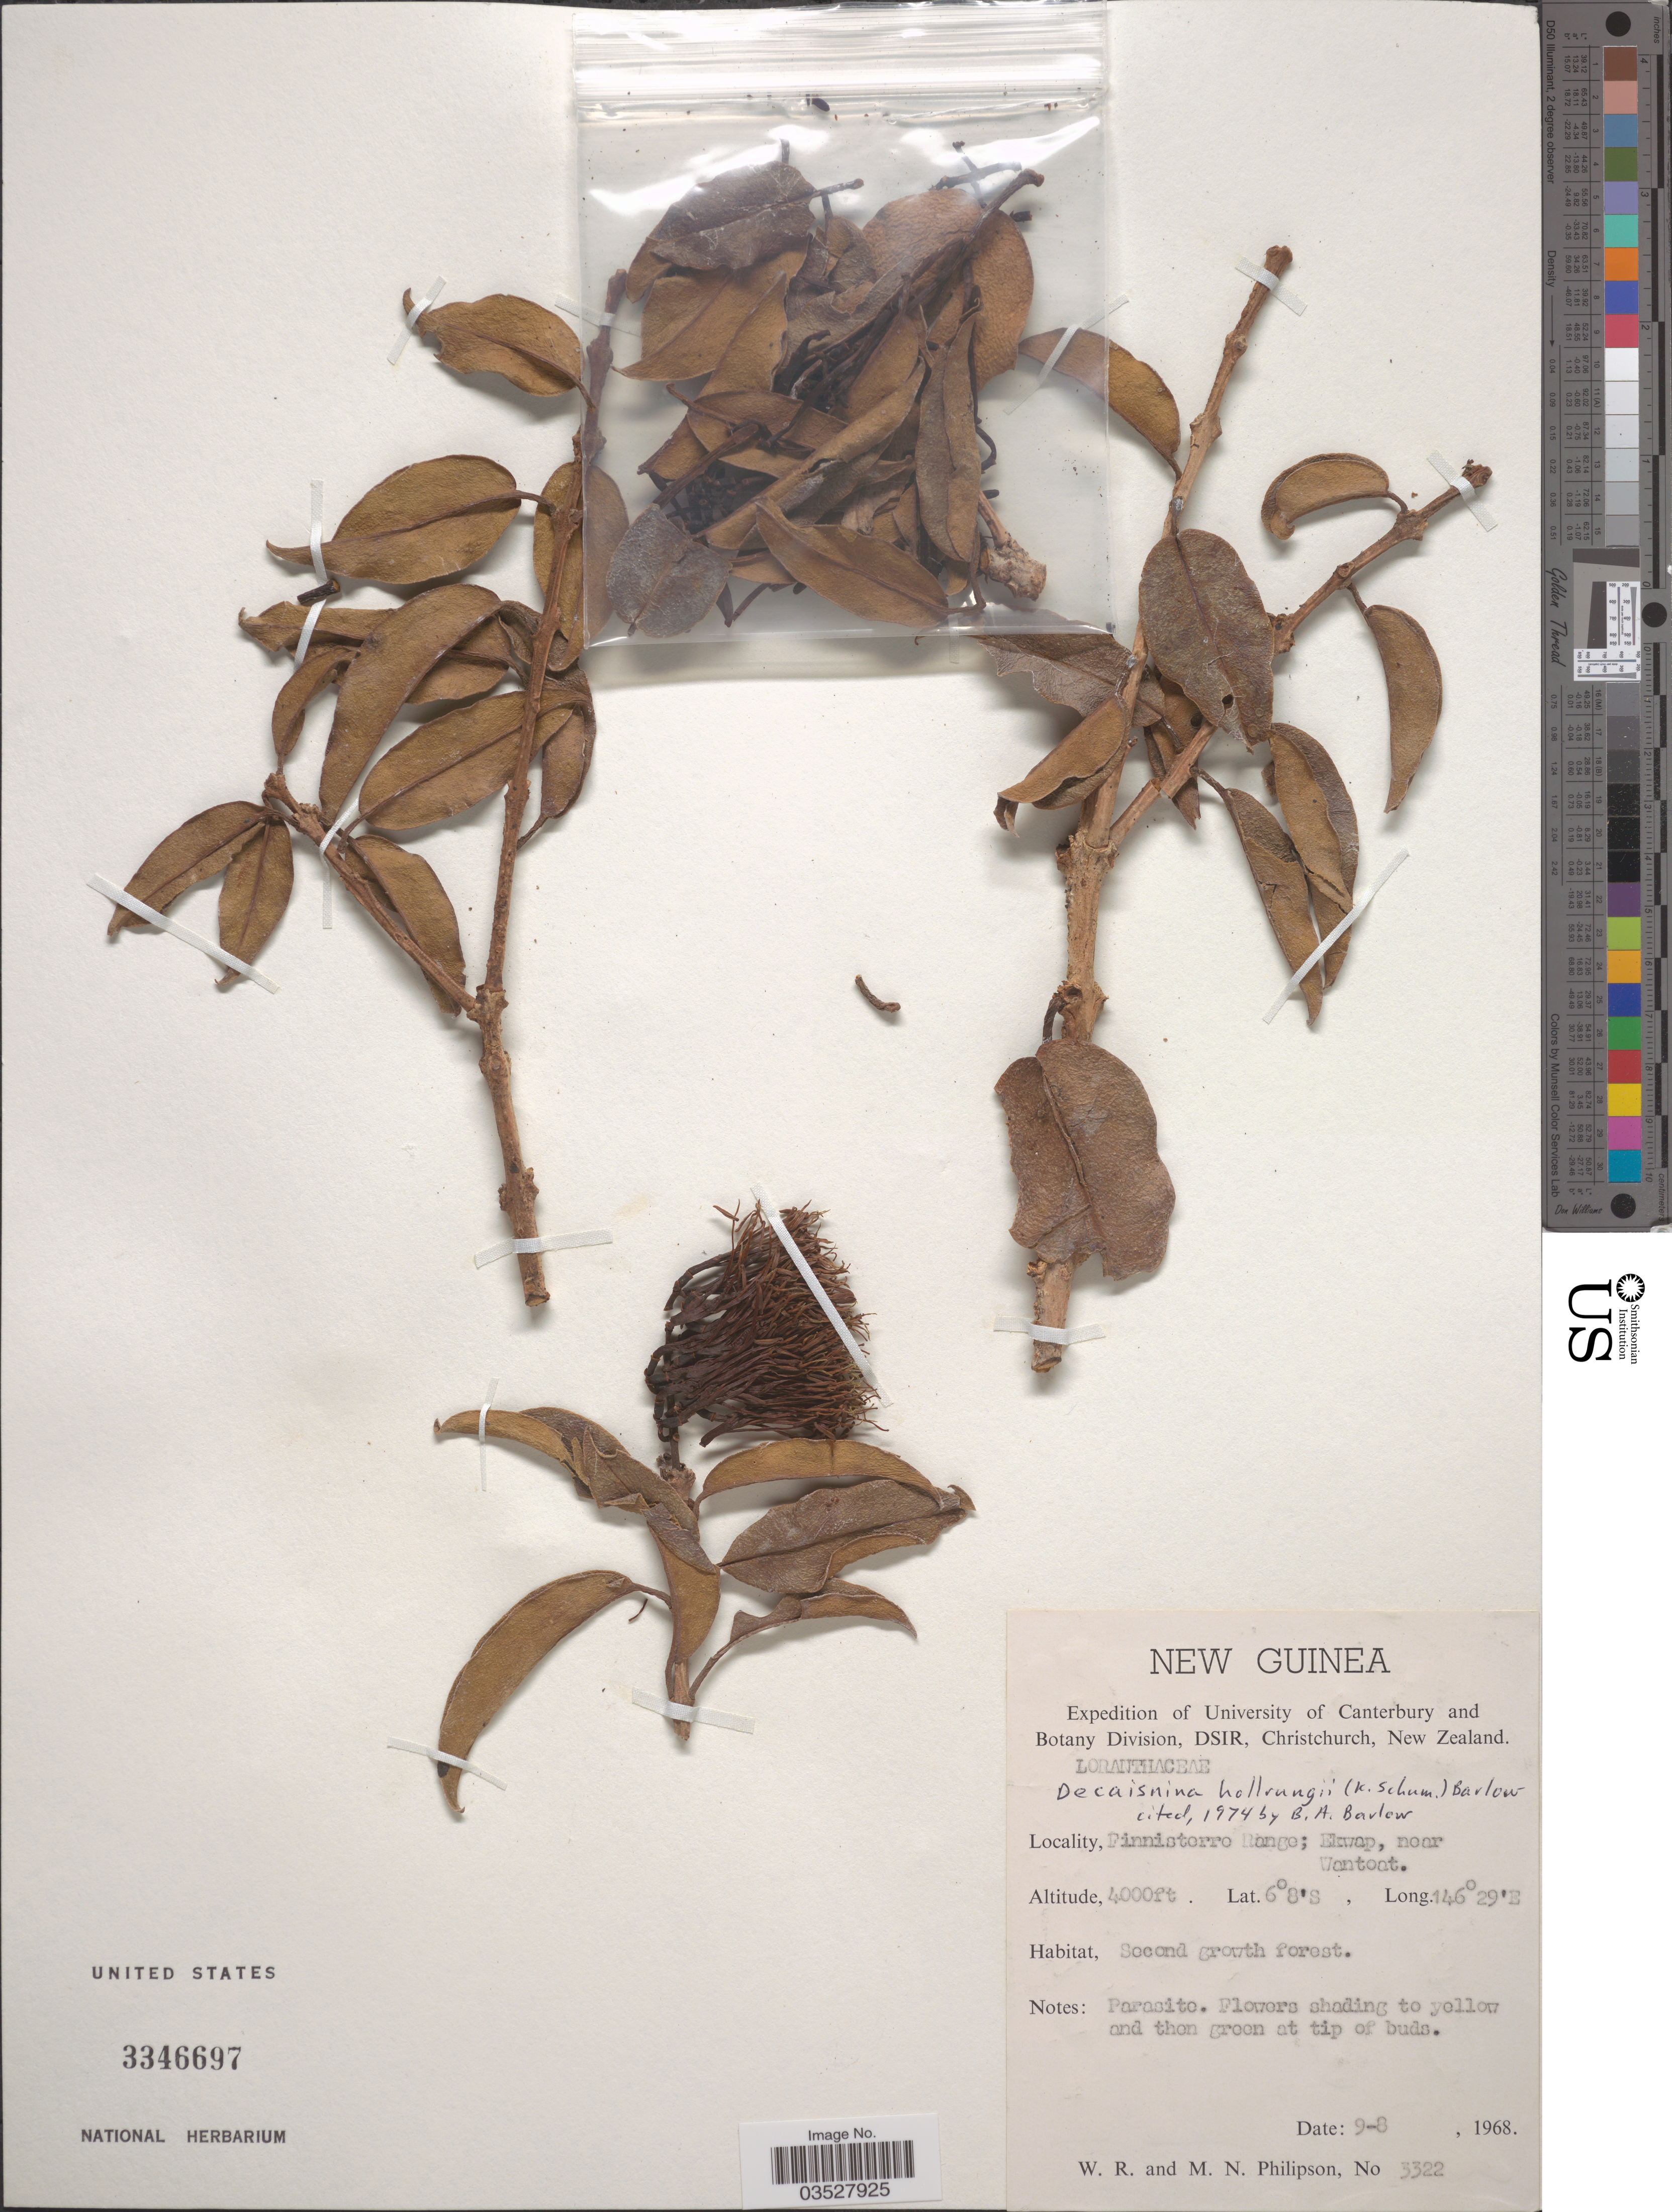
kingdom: Plantae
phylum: Tracheophyta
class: Magnoliopsida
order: Santalales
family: Loranthaceae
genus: Decaisnina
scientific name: Decaisnina hollrungii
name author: (K. Schum.) Barlow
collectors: W. R. Philipson & M. Philipson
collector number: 3322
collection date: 1968-08-09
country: Papua New Guinea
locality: New Guinea. Finnisterre Range; Ekwap, near Wantoat.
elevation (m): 1219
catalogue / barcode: US 3346697